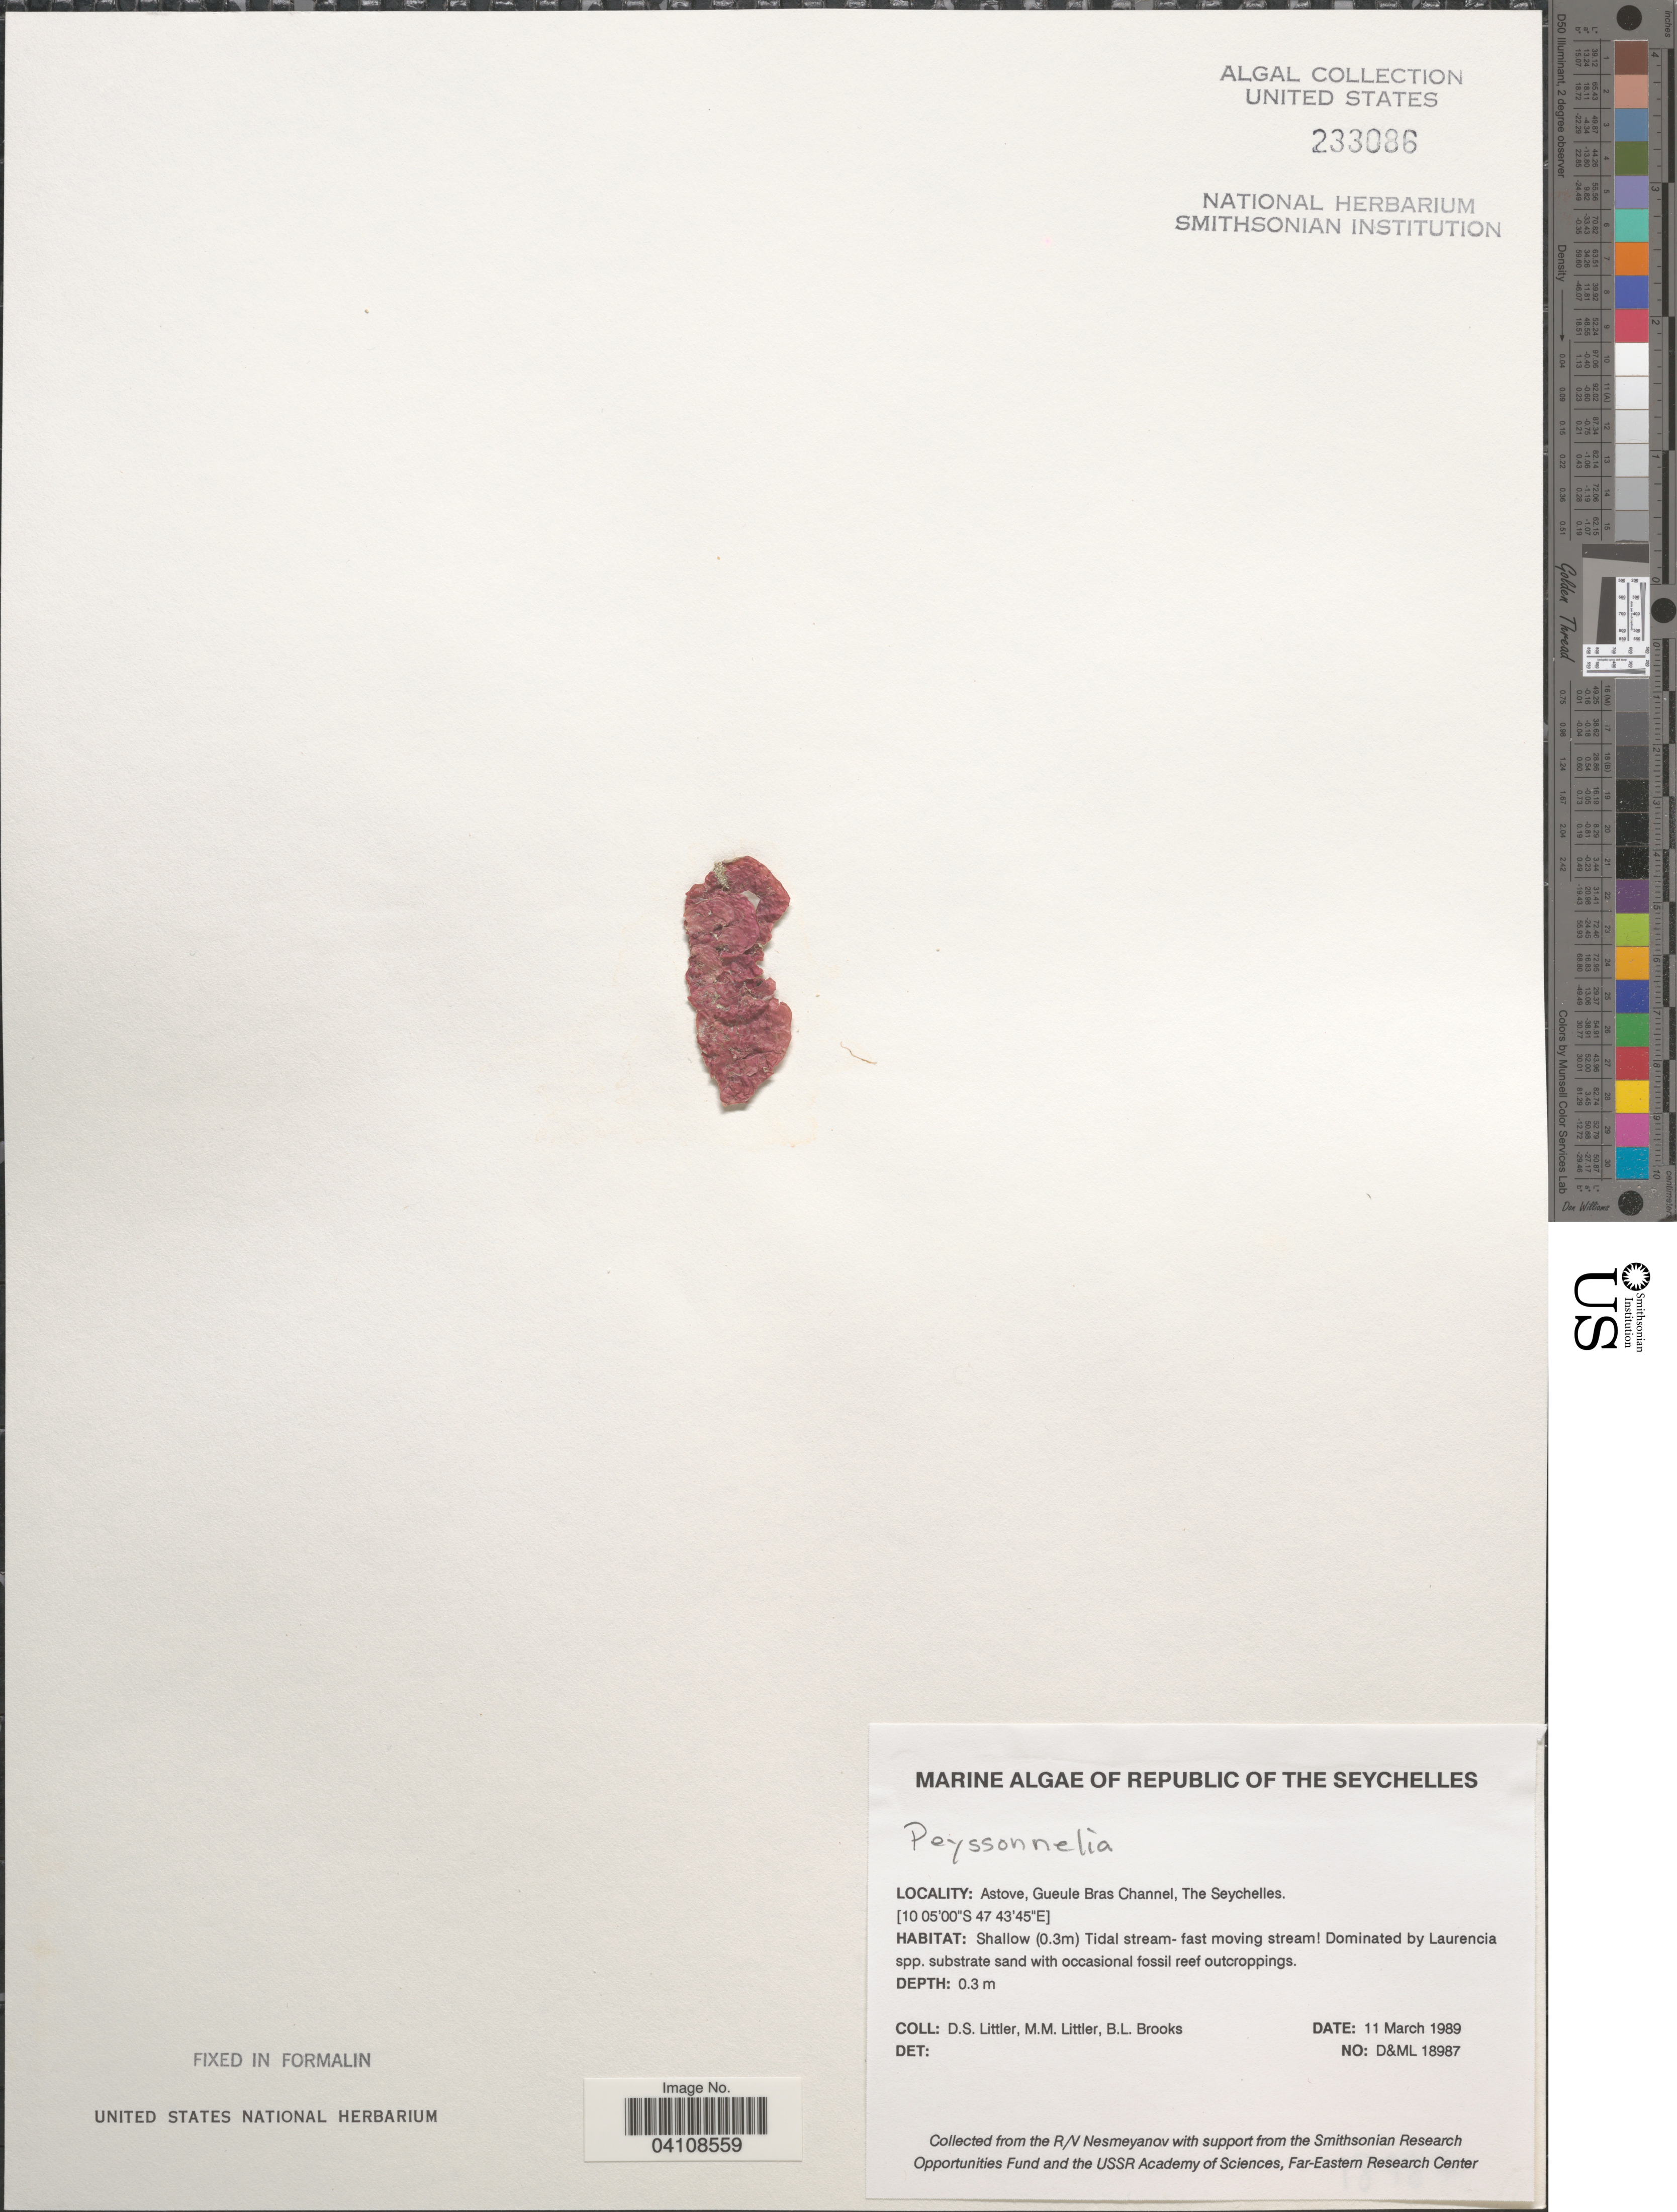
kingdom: Plantae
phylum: Rhodophyta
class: Florideophyceae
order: Peyssonneliales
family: Peyssonneliaceae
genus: Peyssonnelia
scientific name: Peyssonnelia sp.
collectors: D. S. Littler & B. Brooks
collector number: D&ML18987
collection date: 1989-03-11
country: Seychelles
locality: Republic of The Seychelles. Astove, Gueule Bras Channel.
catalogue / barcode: US 233086